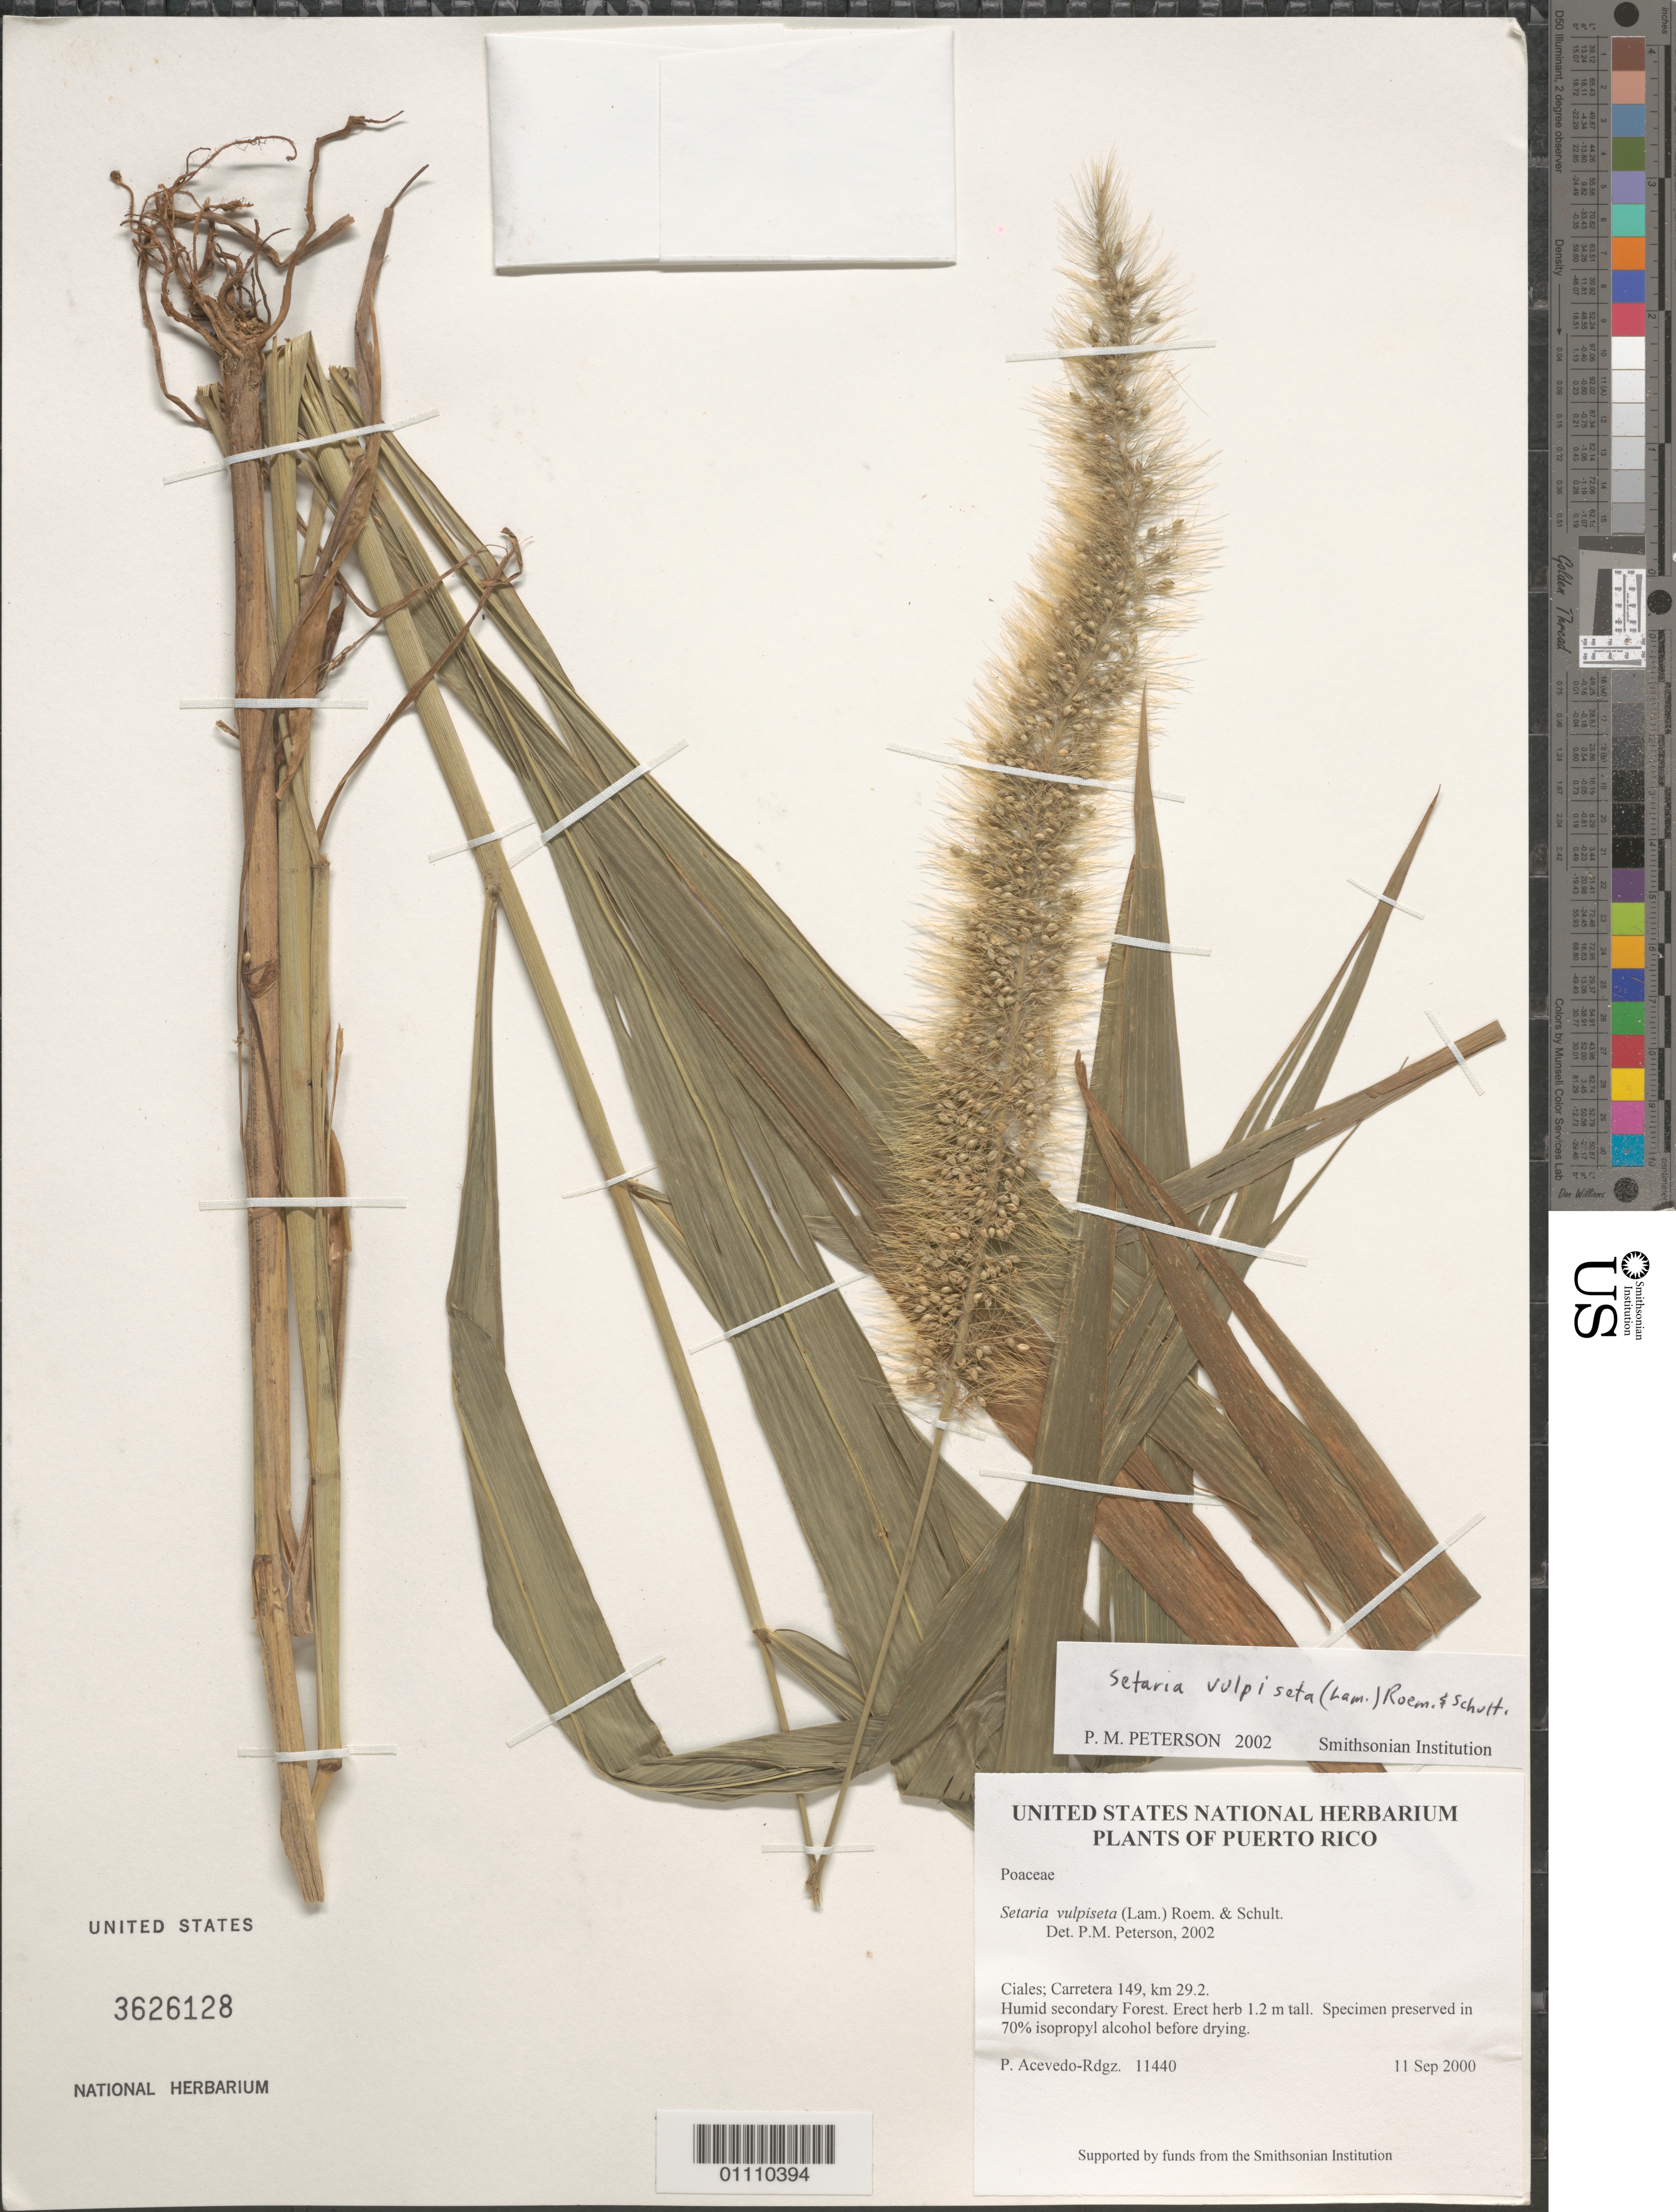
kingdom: Plantae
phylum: Tracheophyta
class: Liliopsida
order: Poales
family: Poaceae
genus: Setaria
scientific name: Setaria vulpiseta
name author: (Lam.) Roem. & Schult.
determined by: Peterson, Paul M., (BOT), Smithsonian Institution - National Museum of Natural History (UNITED STATES)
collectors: P. Acevedo-Rodr.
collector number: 11440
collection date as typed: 11 Sep 2000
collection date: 2000-09-11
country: Puerto Rico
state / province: Ciales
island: Puerto Rico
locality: Ciales; Carretera 149, km 29.2.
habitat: Humid secondary Forest.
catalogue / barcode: US 3626128